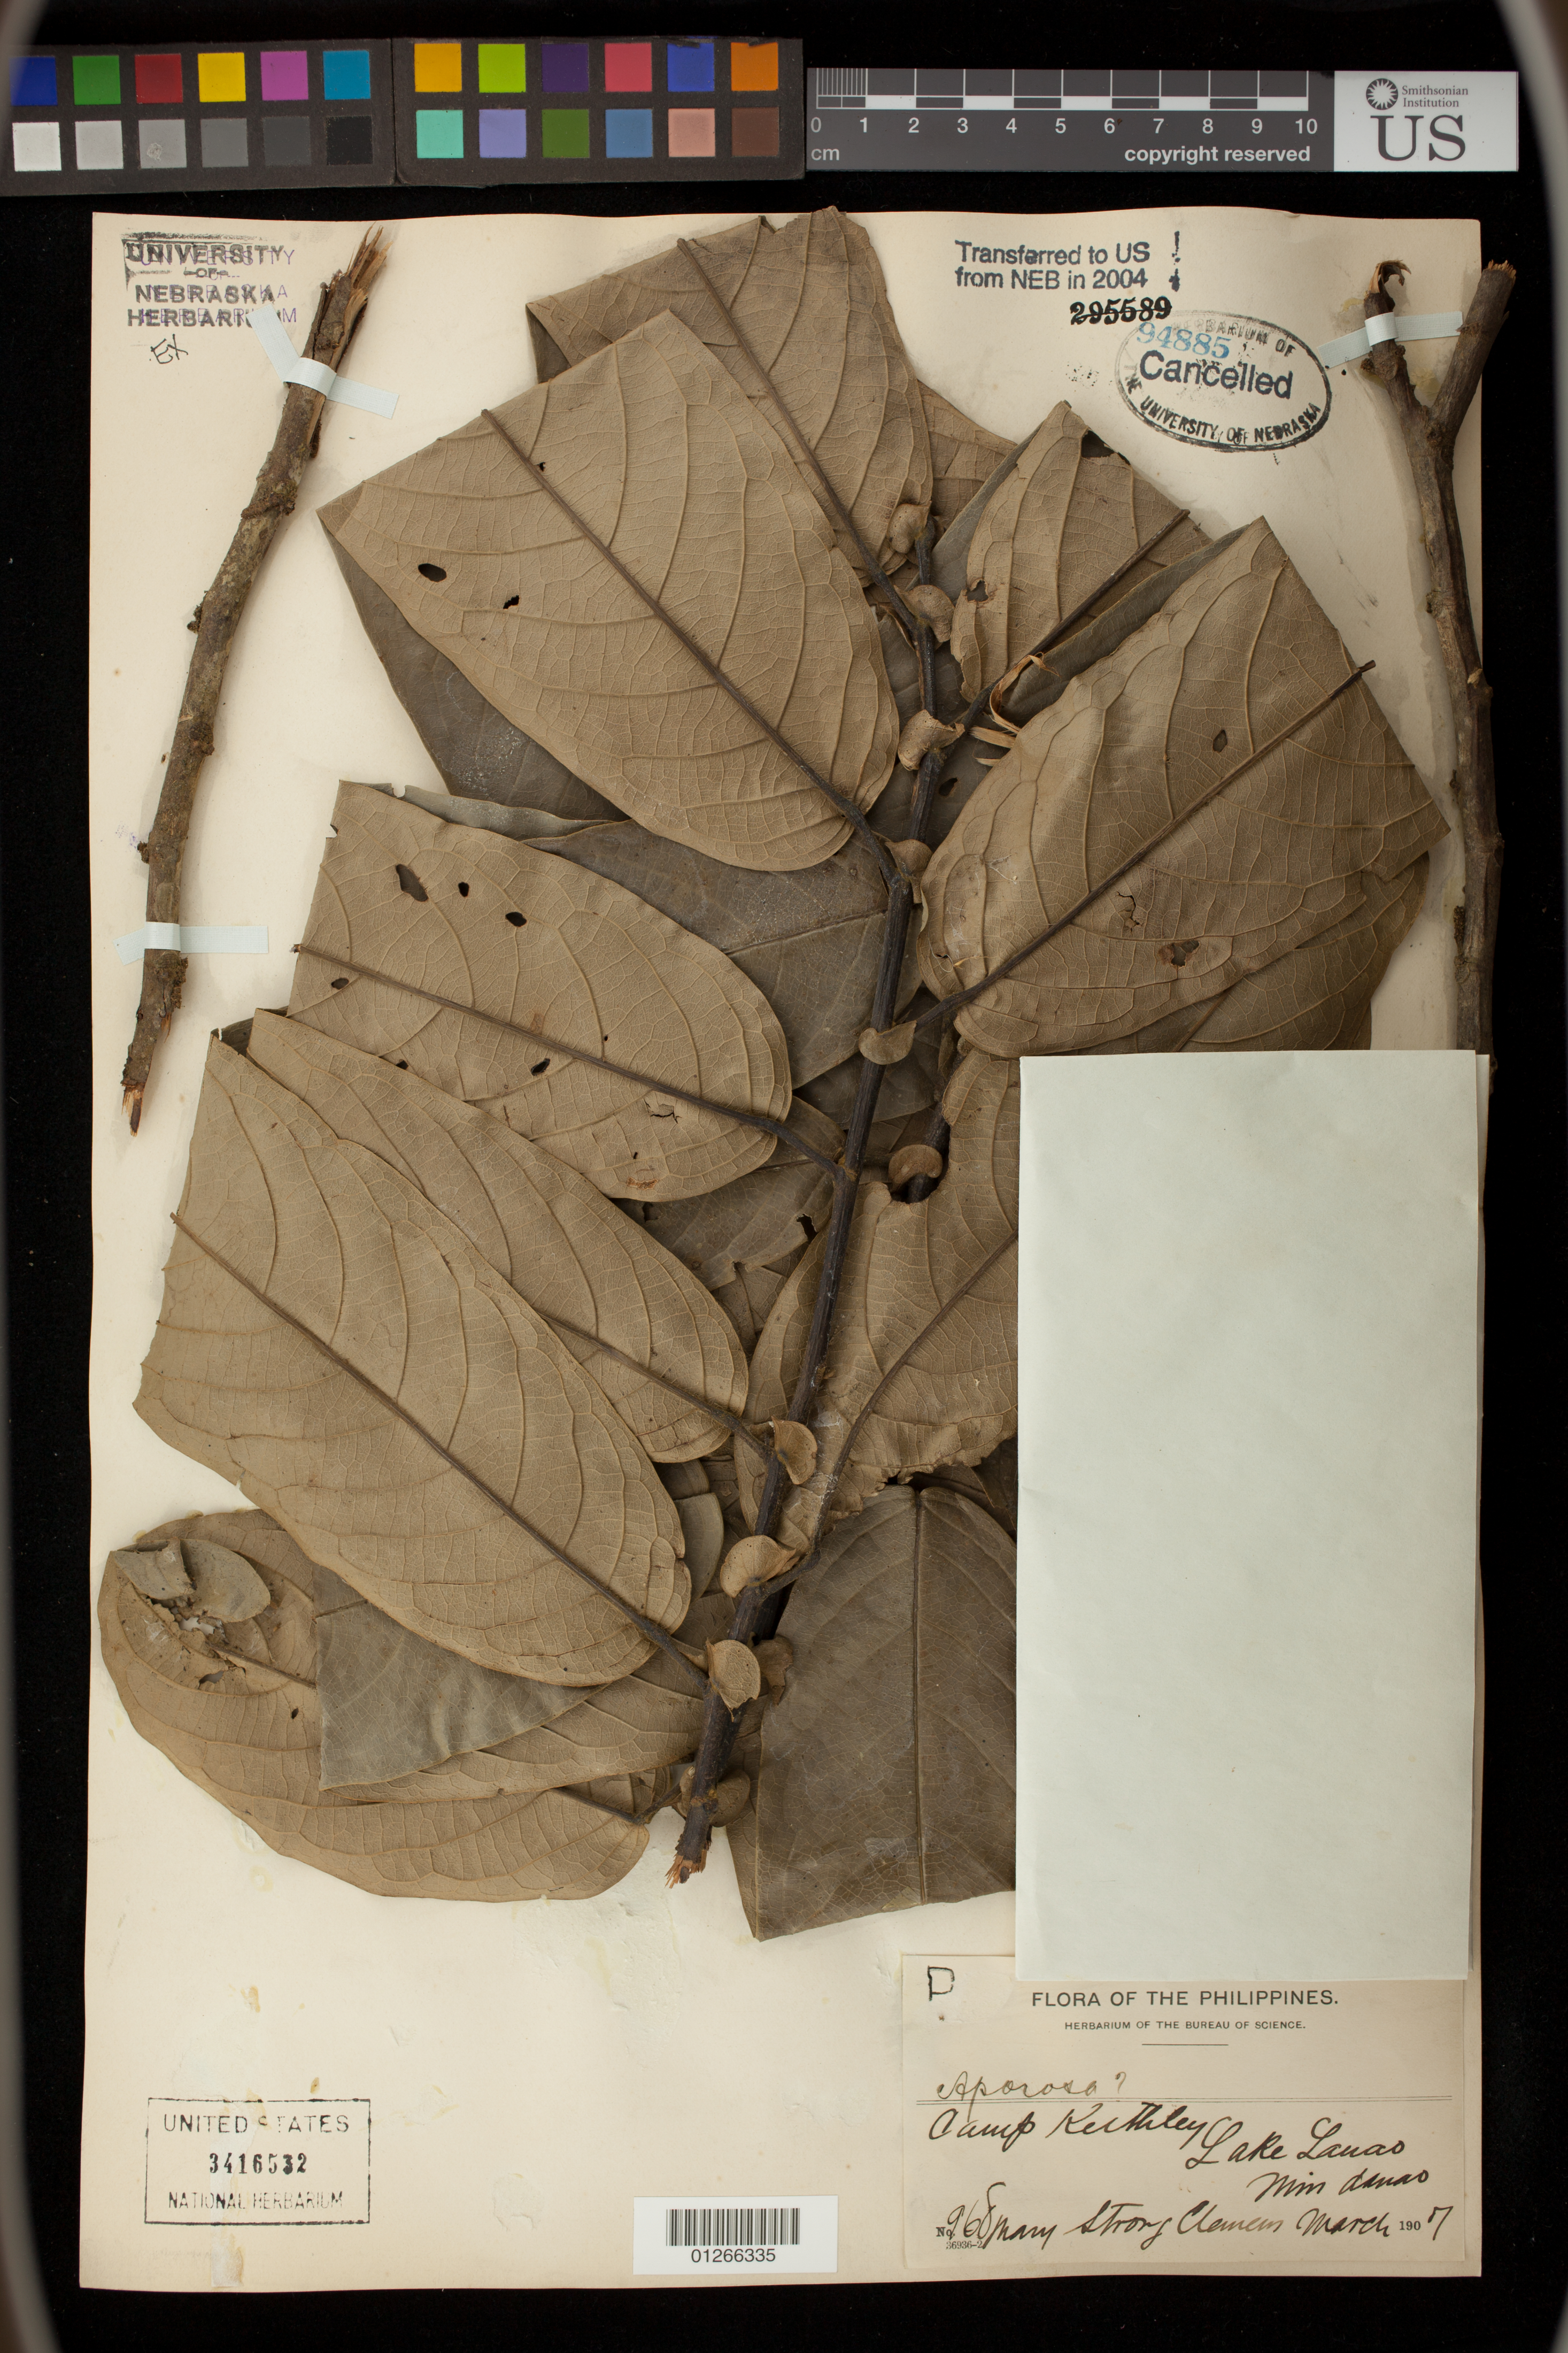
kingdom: Plantae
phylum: Tracheophyta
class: Magnoliopsida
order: Malpighiales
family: Phyllanthaceae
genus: Aporosa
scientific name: Aporosa sp.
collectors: M. S. Clemens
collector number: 968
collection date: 1907-03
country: Philippines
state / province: Muslim Mindanao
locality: Camp Keithley, Lake Lanao, Mindanao